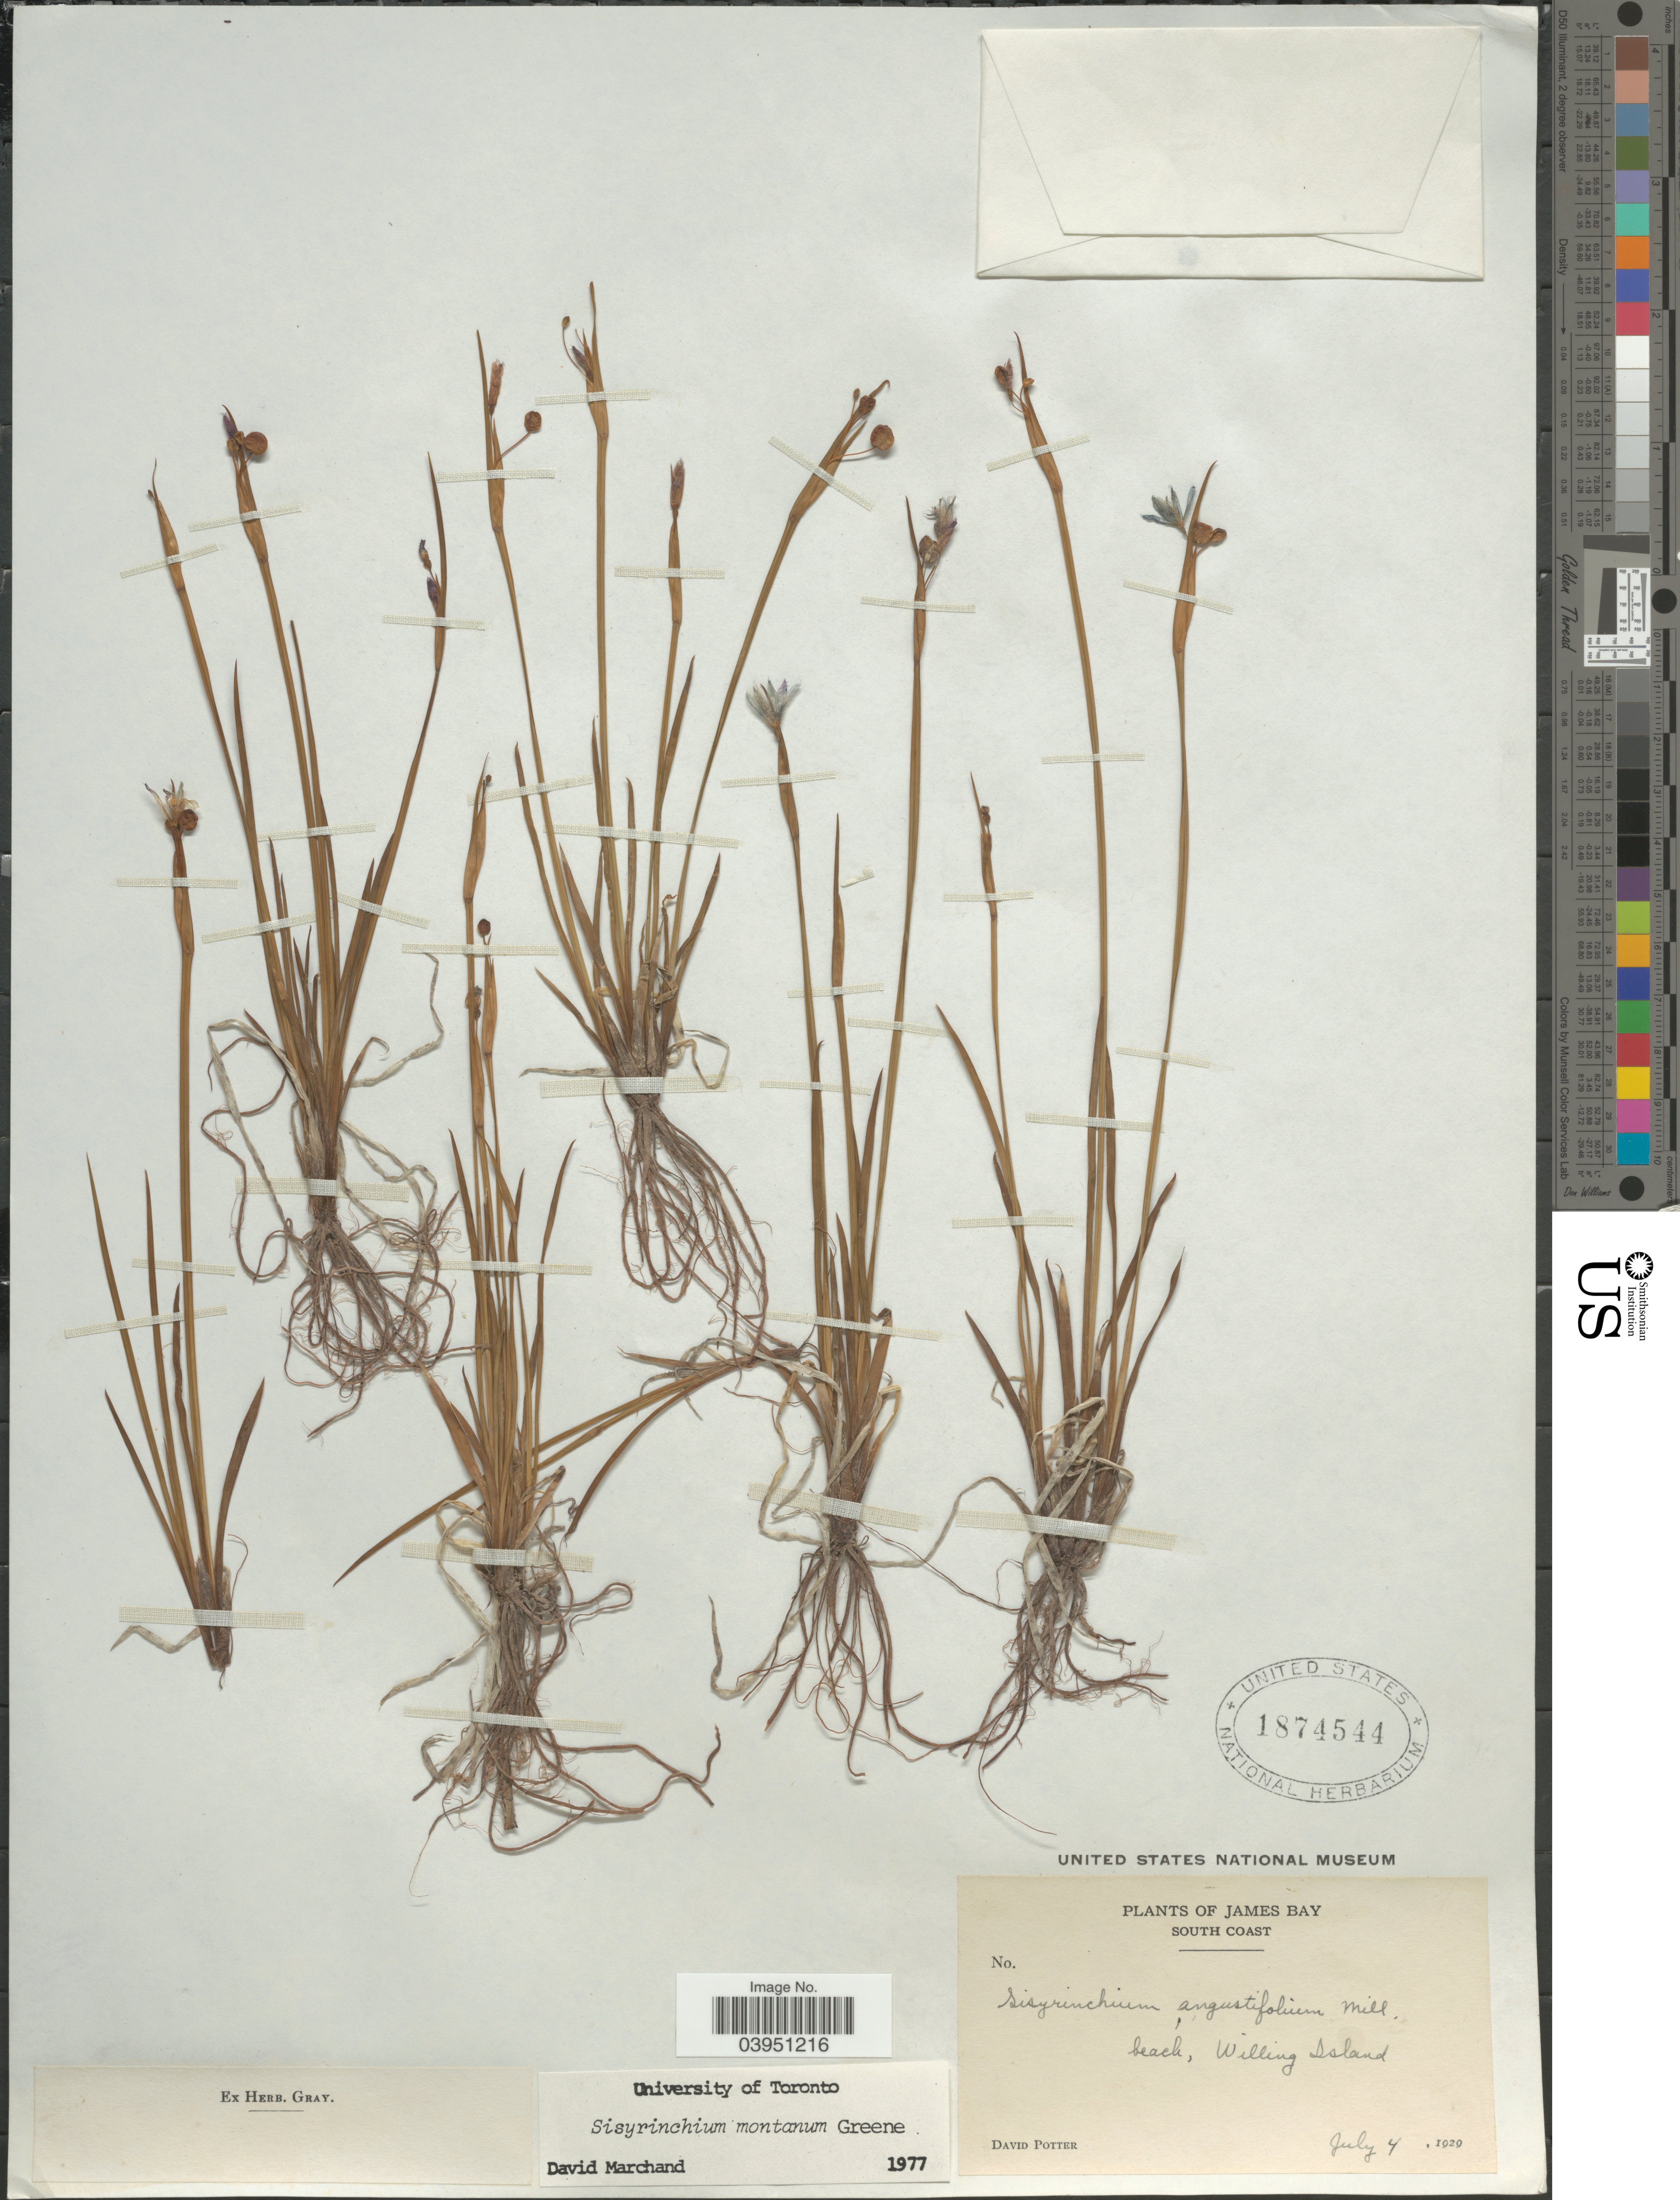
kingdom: Plantae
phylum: Tracheophyta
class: Liliopsida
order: Asparagales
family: Iridaceae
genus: Sisyrinchium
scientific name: Sisyrinchium montanum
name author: Greene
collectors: D. Potter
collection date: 1929-07-04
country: Canada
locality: James Bay. South Coast. Willing Island.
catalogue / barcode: US 1874544